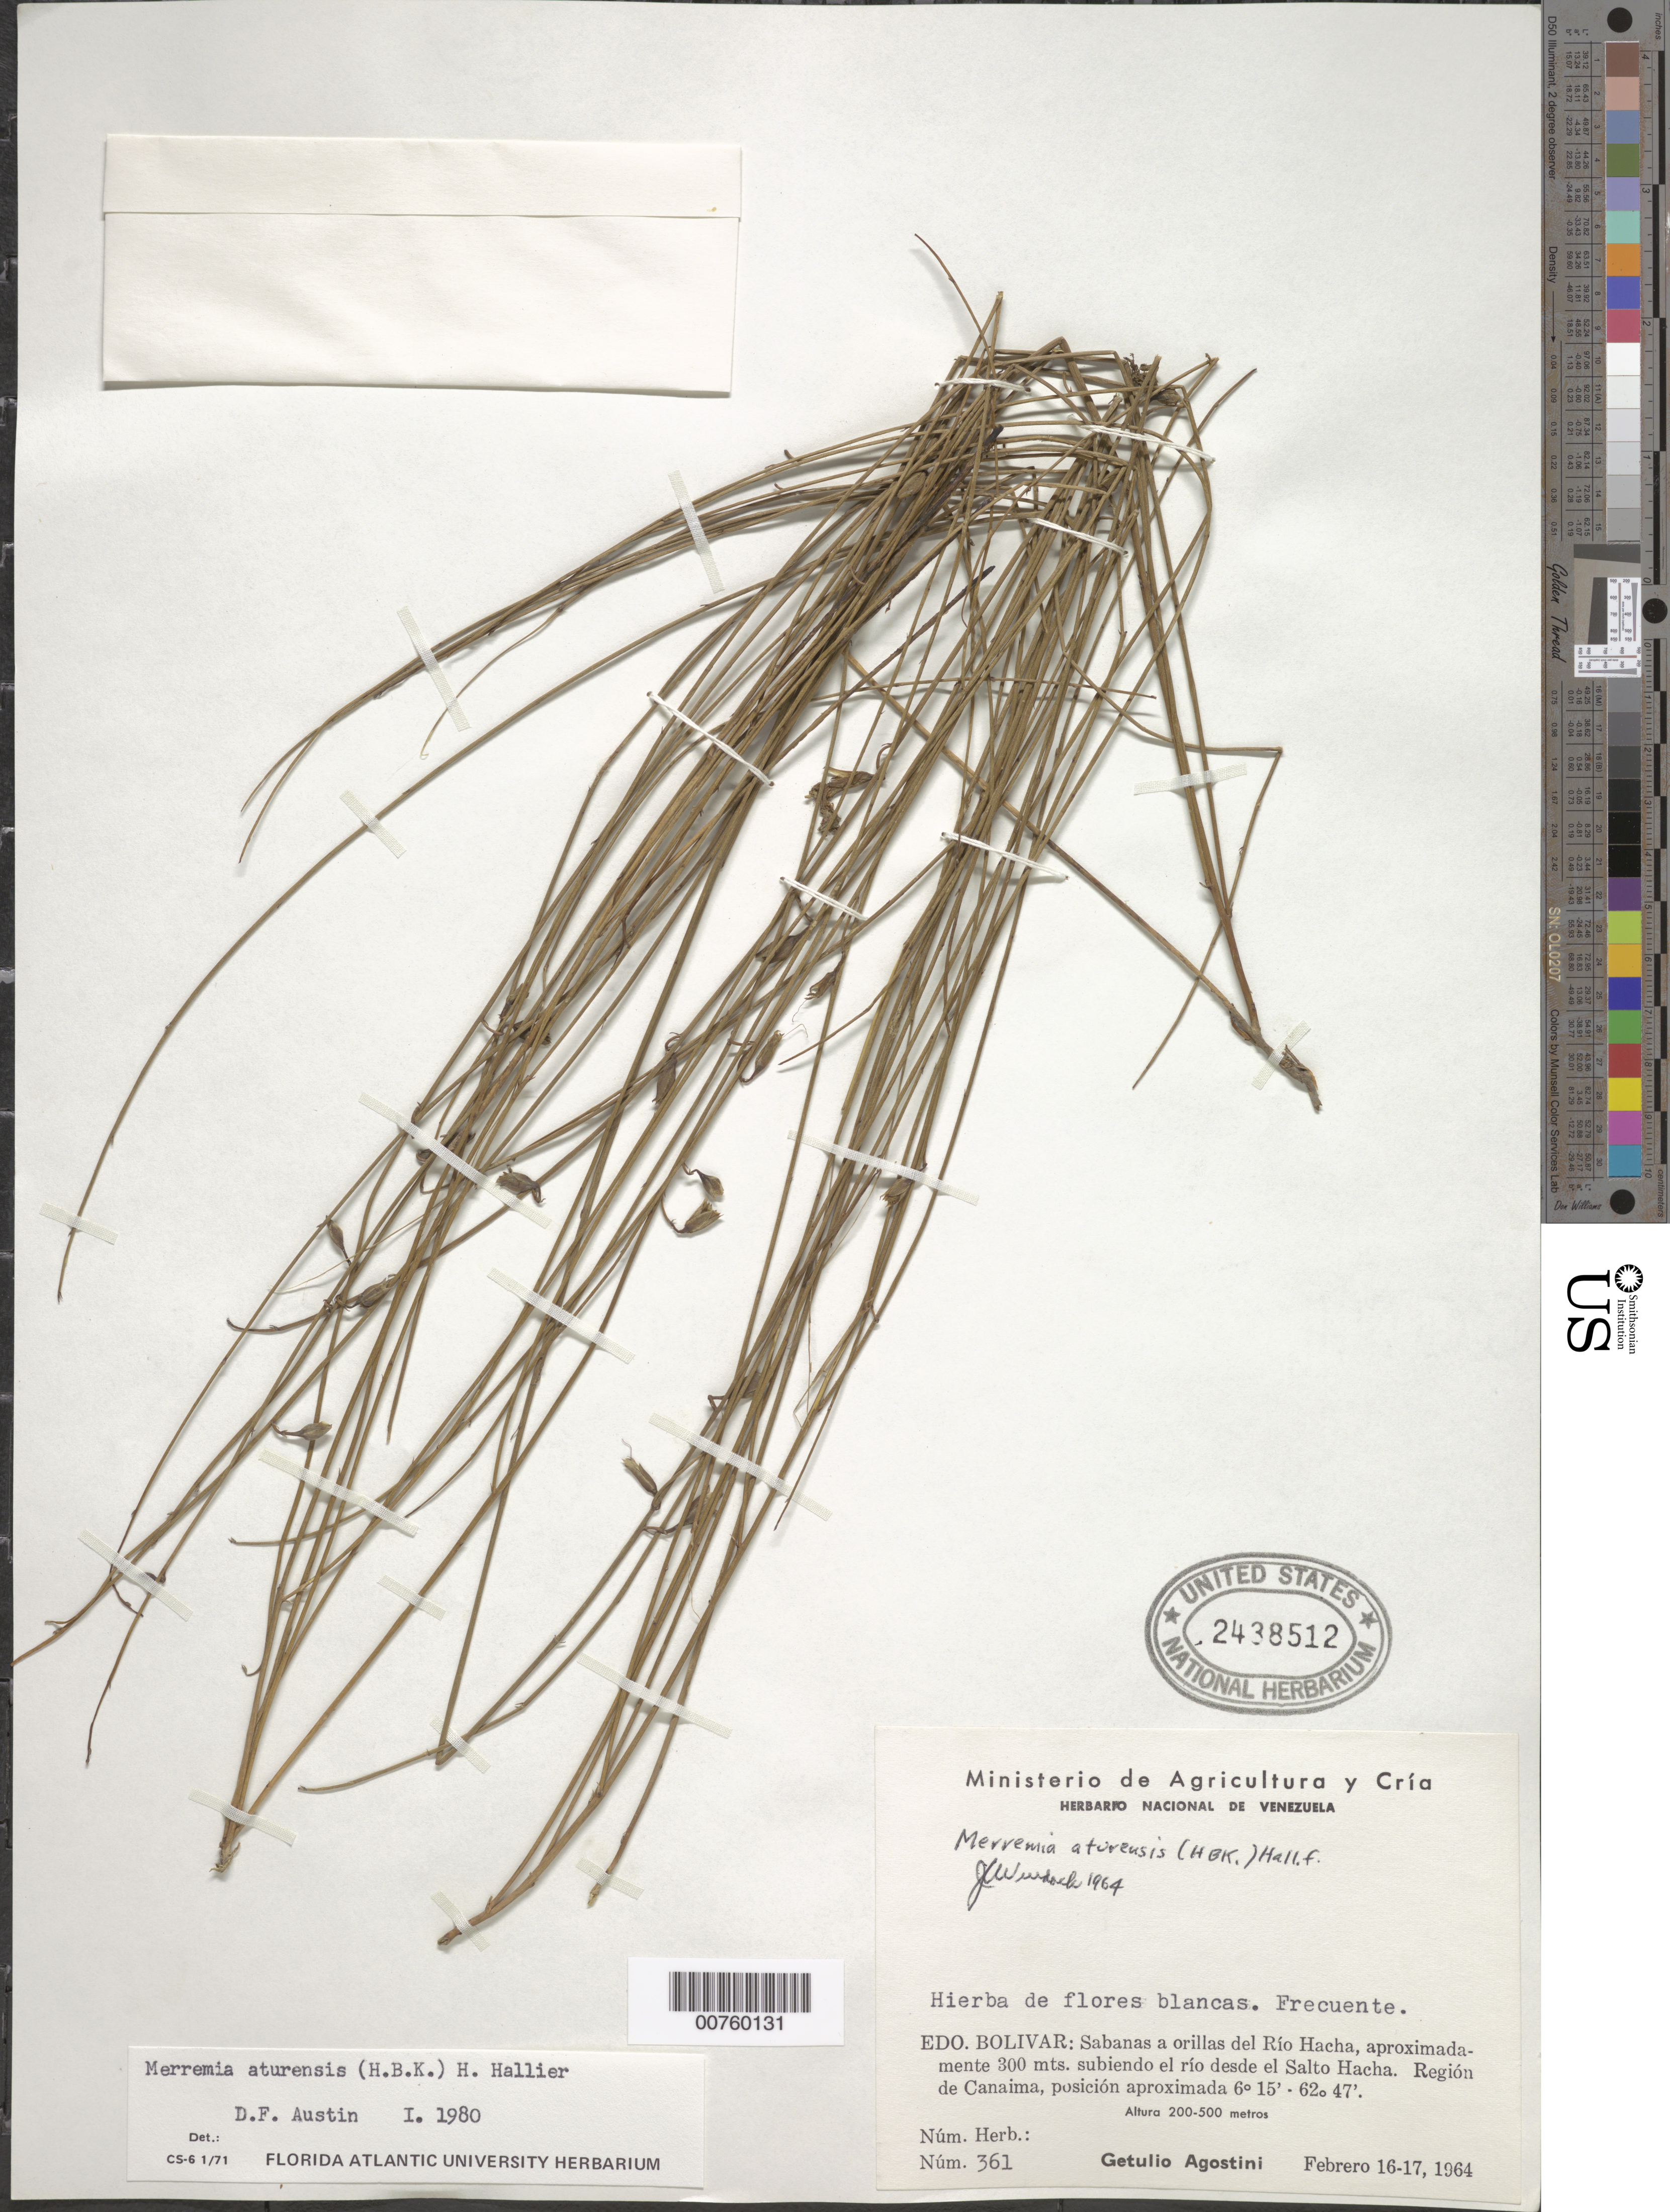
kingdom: Plantae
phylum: Tracheophyta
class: Magnoliopsida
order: Solanales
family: Convolvulaceae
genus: Distimake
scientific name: Distimake aturensis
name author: (Kunth) A. R. Simões & Staples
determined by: Strong, Mark T., (BOT), Smithsonian Institution - National Museum of Natural History (UNITED STATES)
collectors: G. Agostini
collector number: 361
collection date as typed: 16-Feb-64 to 17-Feb-64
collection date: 1964-02-16/1964-02-17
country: Venezuela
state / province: Bolívar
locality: Río Hacha, 300 m subiendo el río desde el Salto Hacha, region de Canaima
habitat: Savannas along river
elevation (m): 200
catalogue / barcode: US 2438512